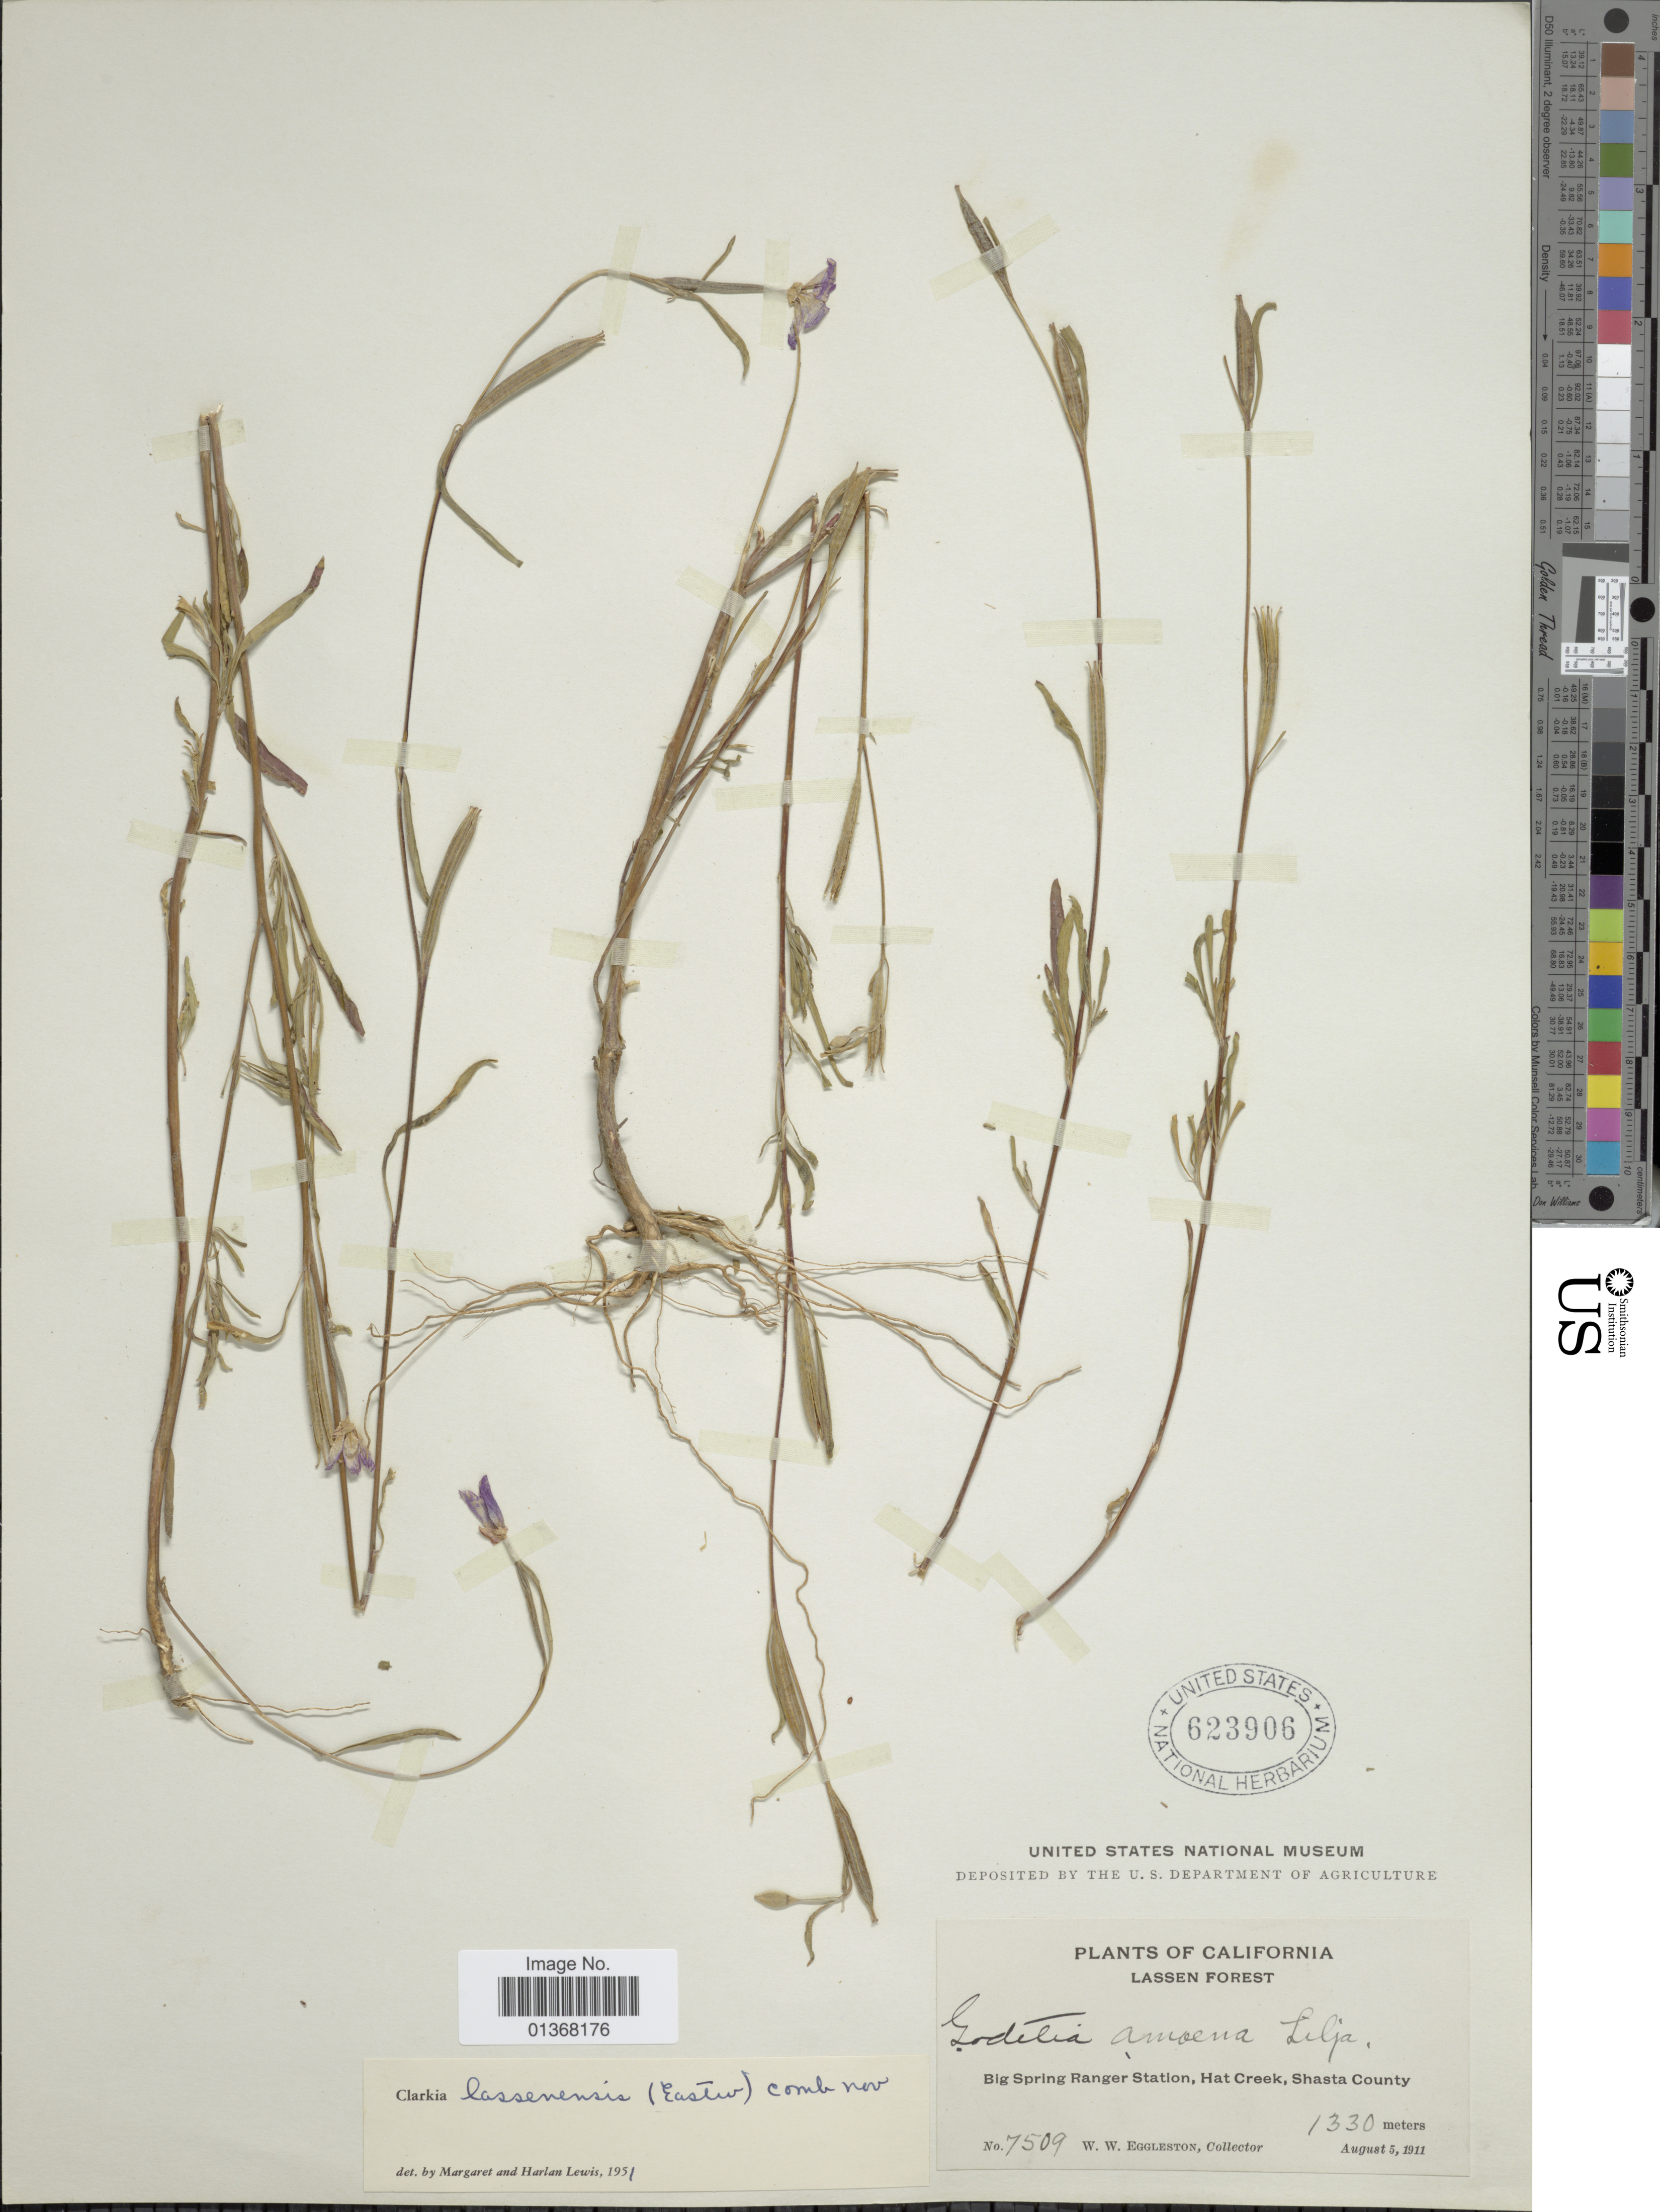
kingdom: Plantae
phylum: Tracheophyta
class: Magnoliopsida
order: Myrtales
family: Onagraceae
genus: Clarkia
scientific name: Clarkia lassenensis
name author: (Eastw.) F. H. Lewis & M.E. Lewis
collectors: W. W. Eggleston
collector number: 7509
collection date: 1911-08-05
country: United States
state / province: California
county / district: Shasta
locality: Lassen Forest, Big Spring Ranger Station, Hat Creek, Shasta County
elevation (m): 1330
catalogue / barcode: US 623906